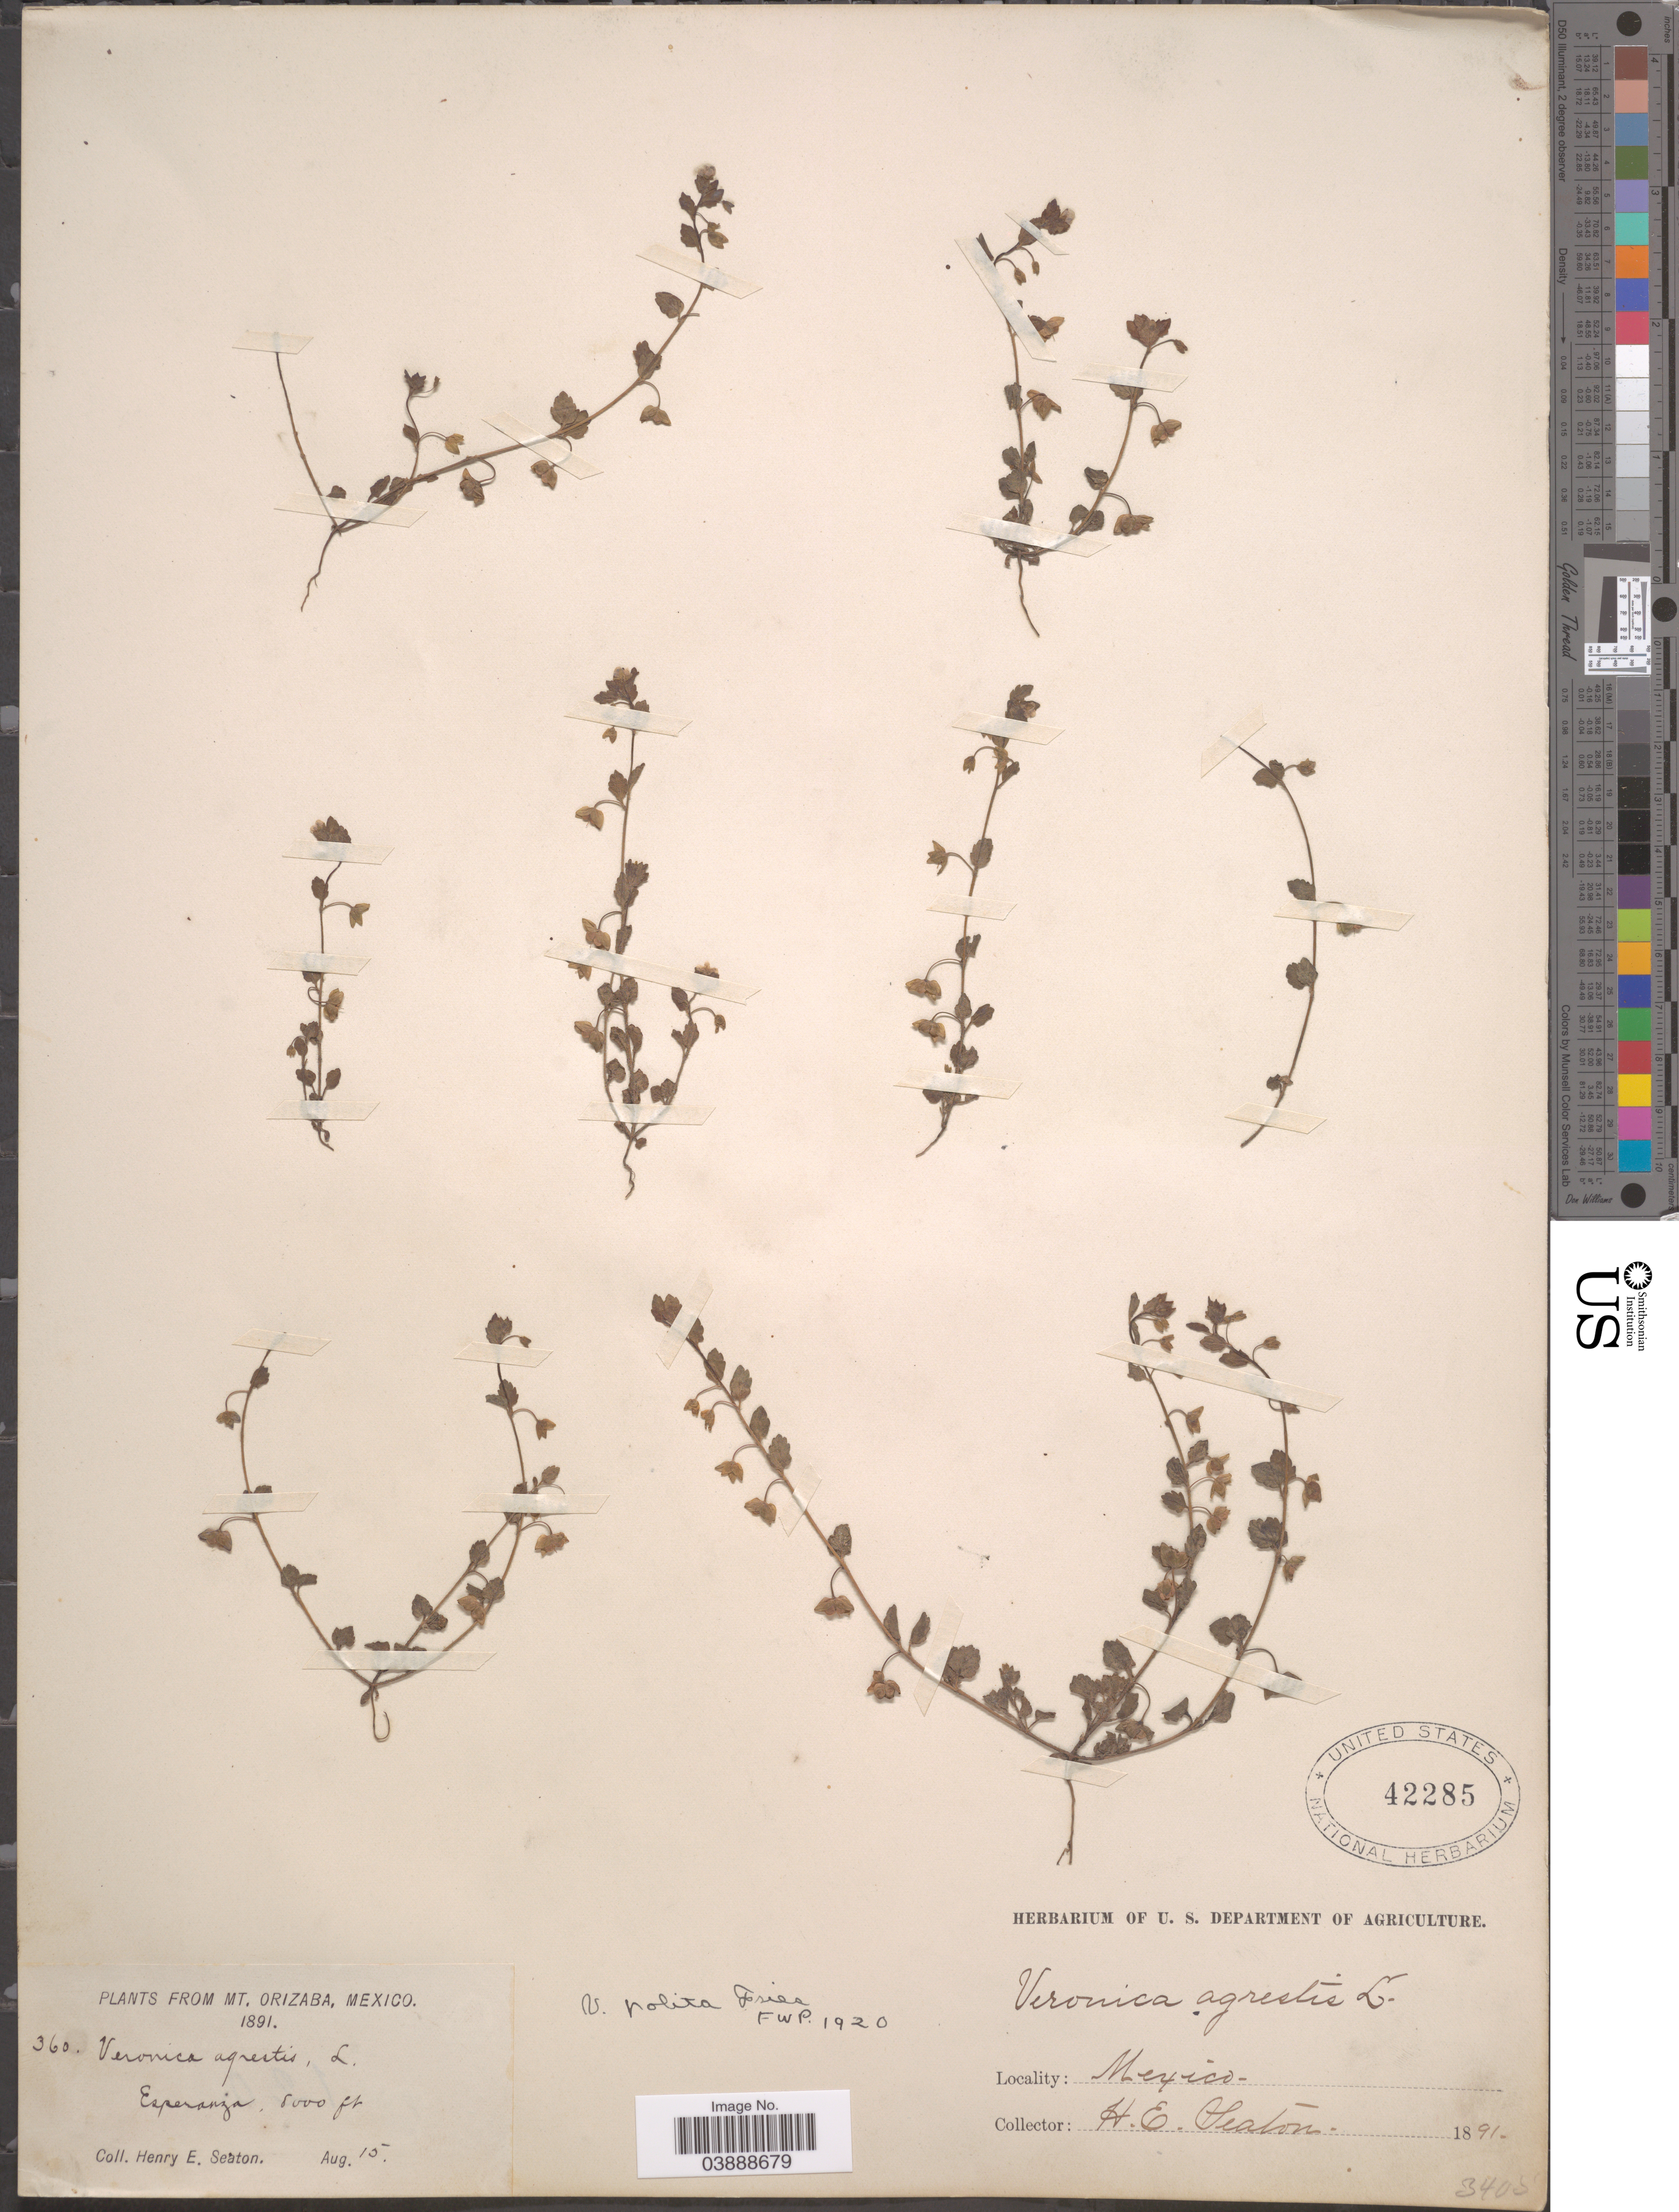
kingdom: Plantae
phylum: Tracheophyta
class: Magnoliopsida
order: Lamiales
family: Plantaginaceae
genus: Veronica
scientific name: Veronica polita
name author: Fr.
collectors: H. E. Seaton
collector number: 360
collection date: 1891-08-15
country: Mexico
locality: Mt. Orizaba. Esperanza.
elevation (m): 2438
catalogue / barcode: US 42285